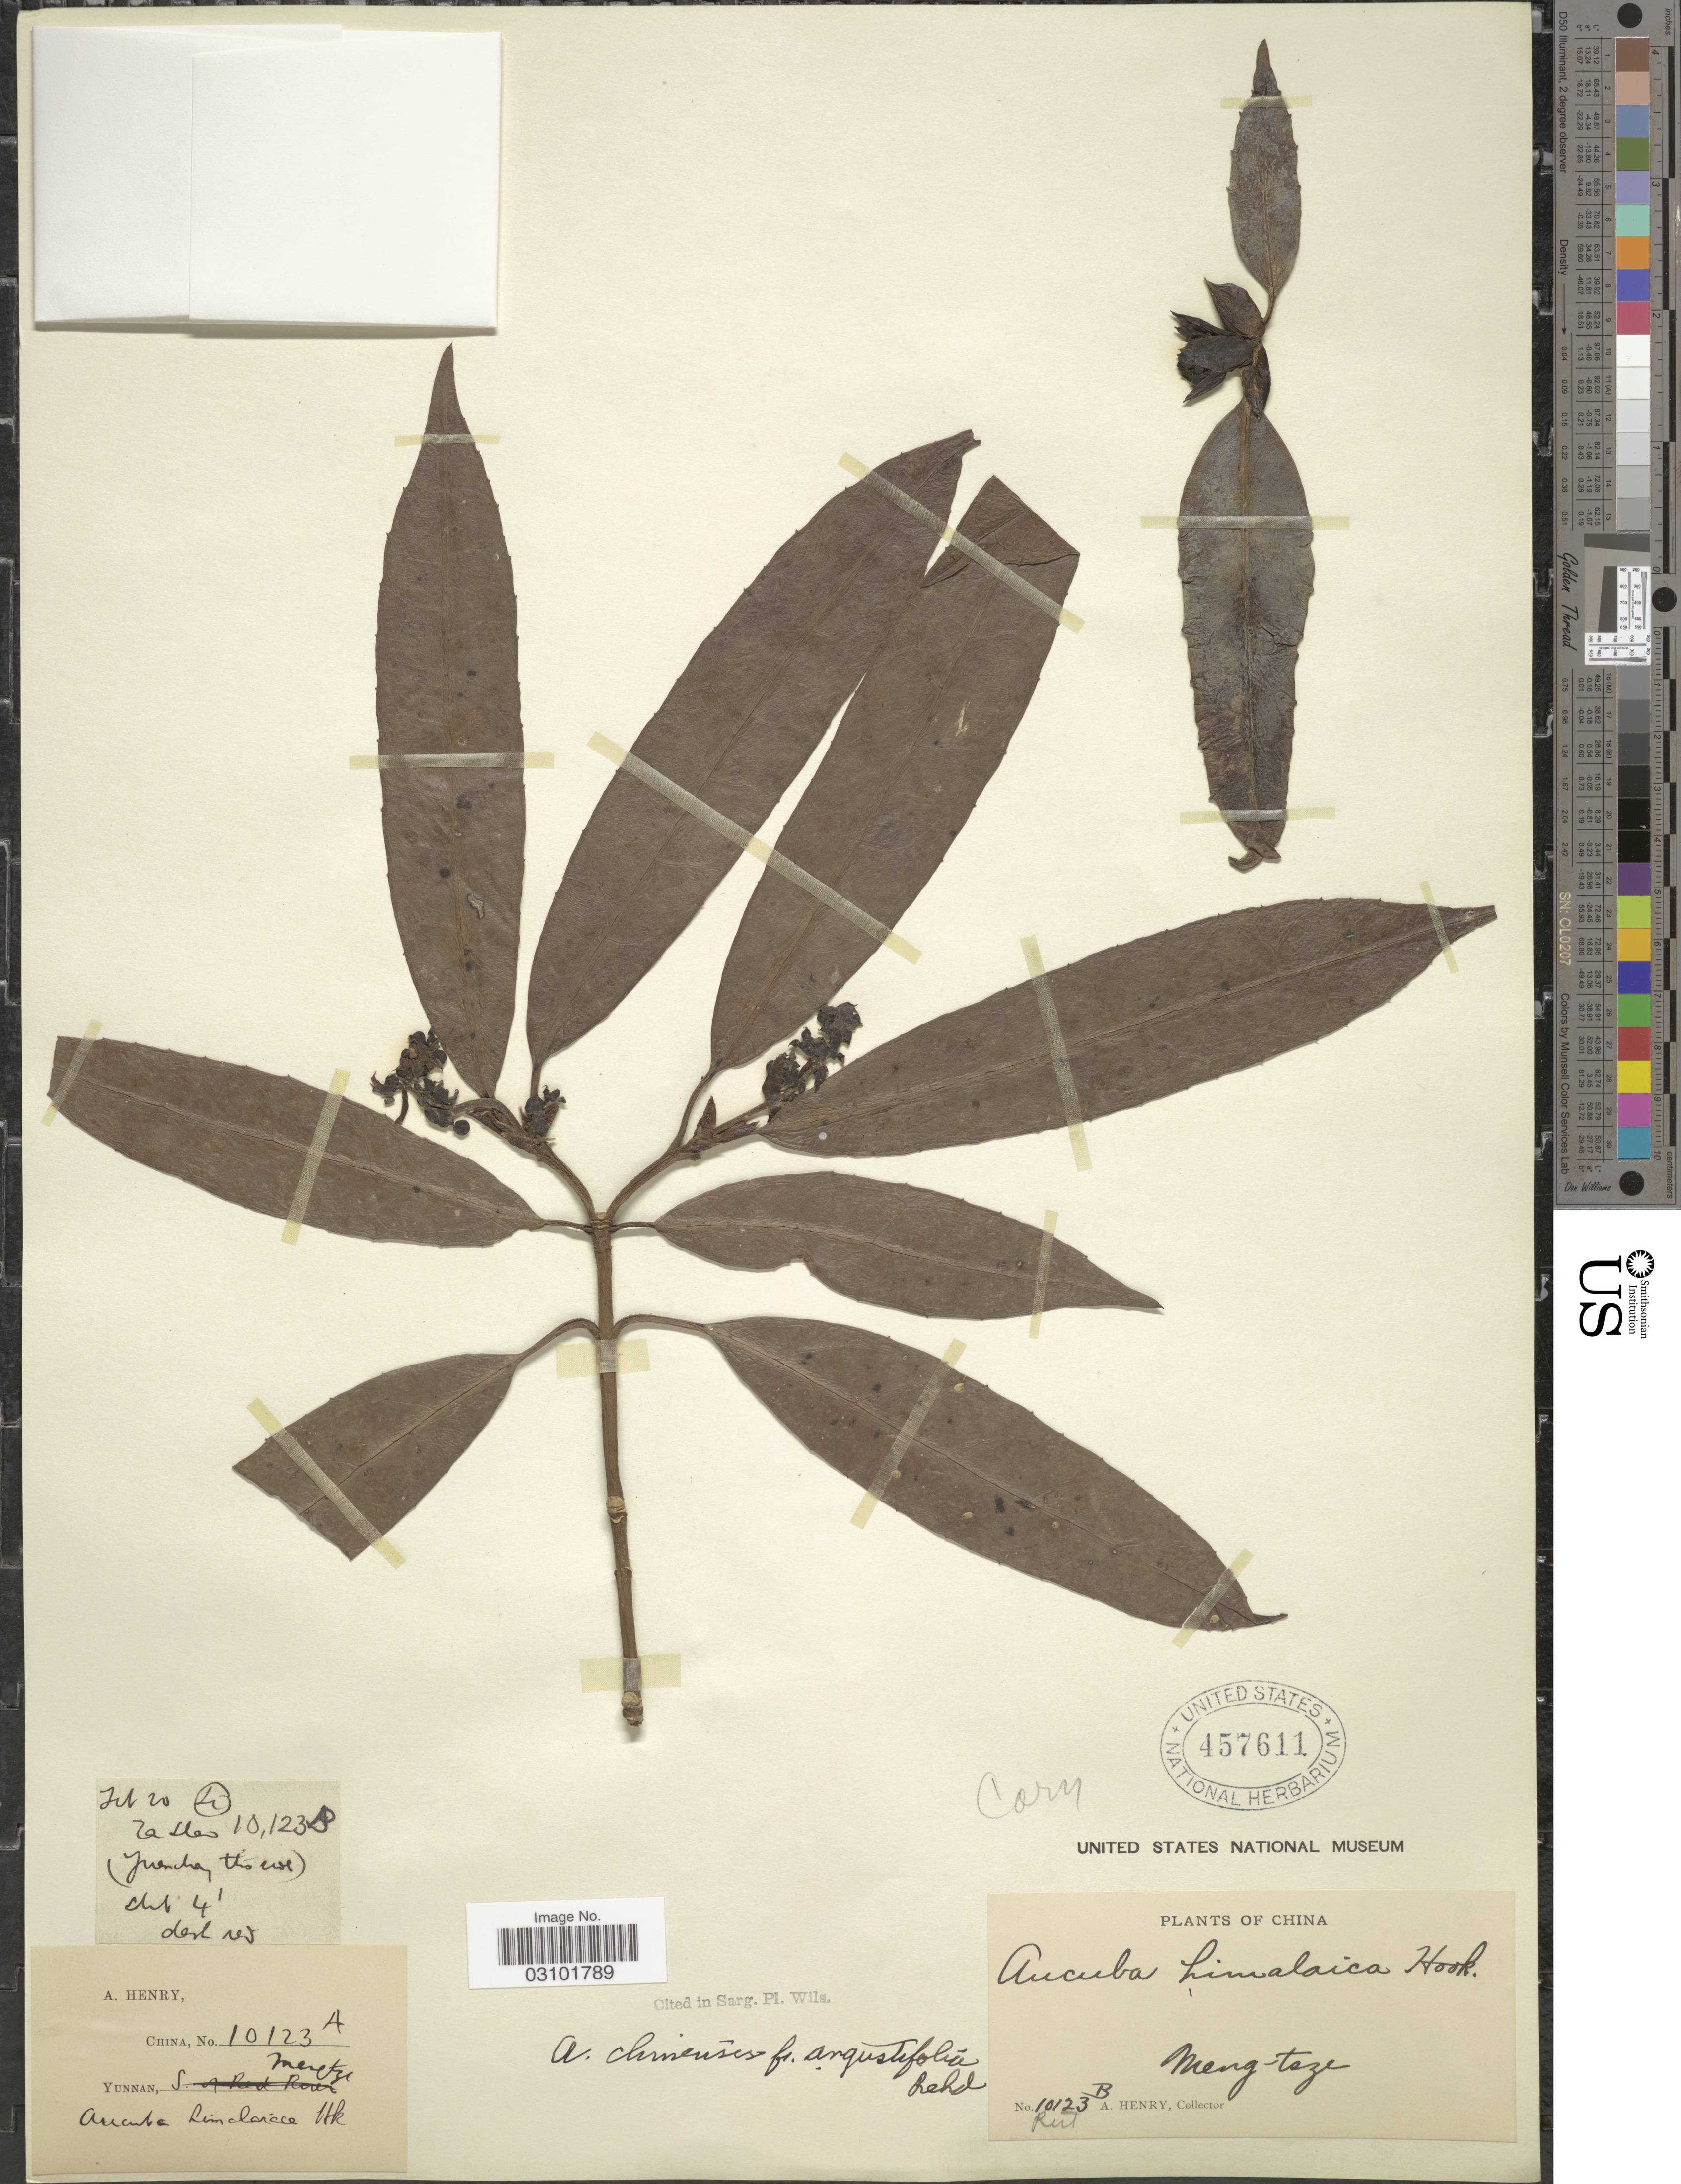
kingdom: Plantae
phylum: Tracheophyta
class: Magnoliopsida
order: Garryales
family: Garryaceae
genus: Aucuba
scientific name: Aucuba chinensis f. angustifolia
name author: Rehder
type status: Type Collection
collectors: A. Henry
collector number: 10123 A/ 10123 B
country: China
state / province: Yunnan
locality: Meng-tsze. [illegible text].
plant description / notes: Specimen apparently mounted with 2 elements, 10123 A & 10123 B. Protologue explicitly cites Henry 10123 B as "type"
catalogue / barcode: US 457611